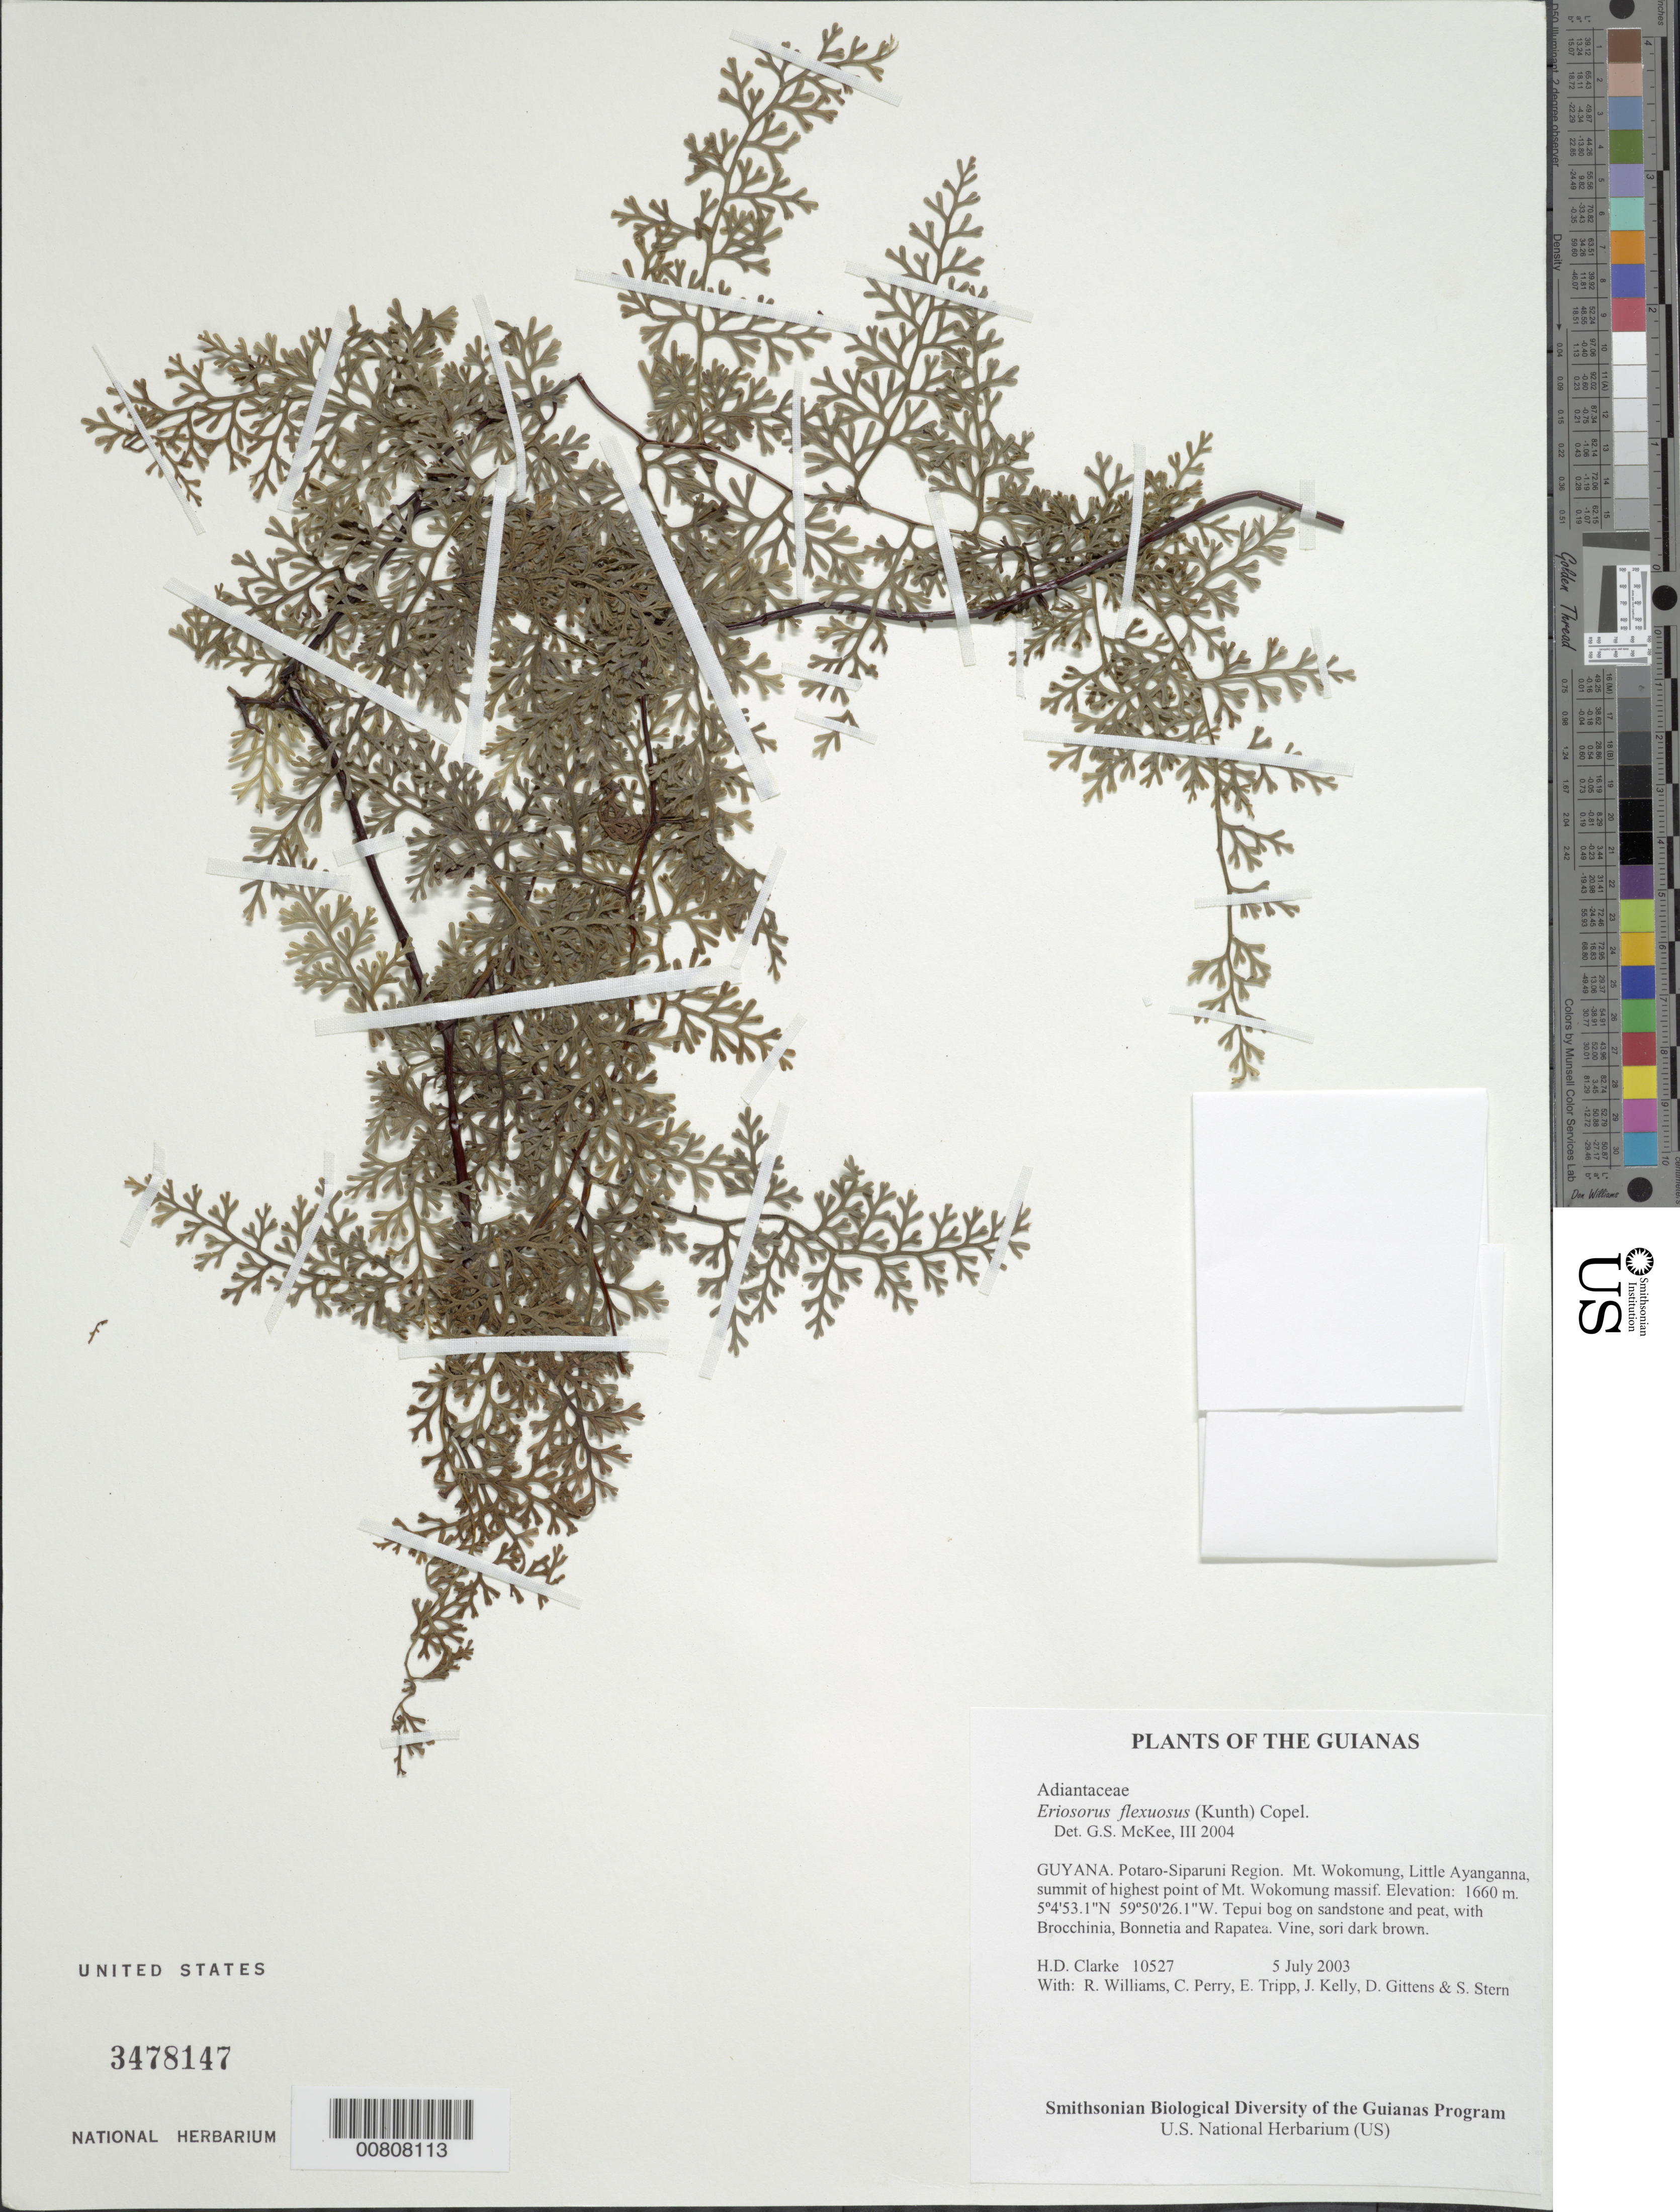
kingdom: Plantae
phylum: Tracheophyta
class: Polypodiopsida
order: Polypodiales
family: Pteridaceae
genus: Jamesonia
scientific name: Jamesonia flexuosa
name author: (Humb. & Bonpl.) Christenh.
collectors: H. D. Clarke, R. Williams, C. Perry, E. Tripp, J. Kelly, D. Gittens & S. R. Stern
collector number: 10527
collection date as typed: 5 July 2003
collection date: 2003-07-05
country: Guyana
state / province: Potaro-Siparuni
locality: Mt. Wokomung, Little Ayanganna, summit of highest point of Mt. Wokomung massif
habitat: Tepui bog on sandstone and peat, with Brocchinia, Bonnetia and Rapatea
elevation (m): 1660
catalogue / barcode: US 3478147